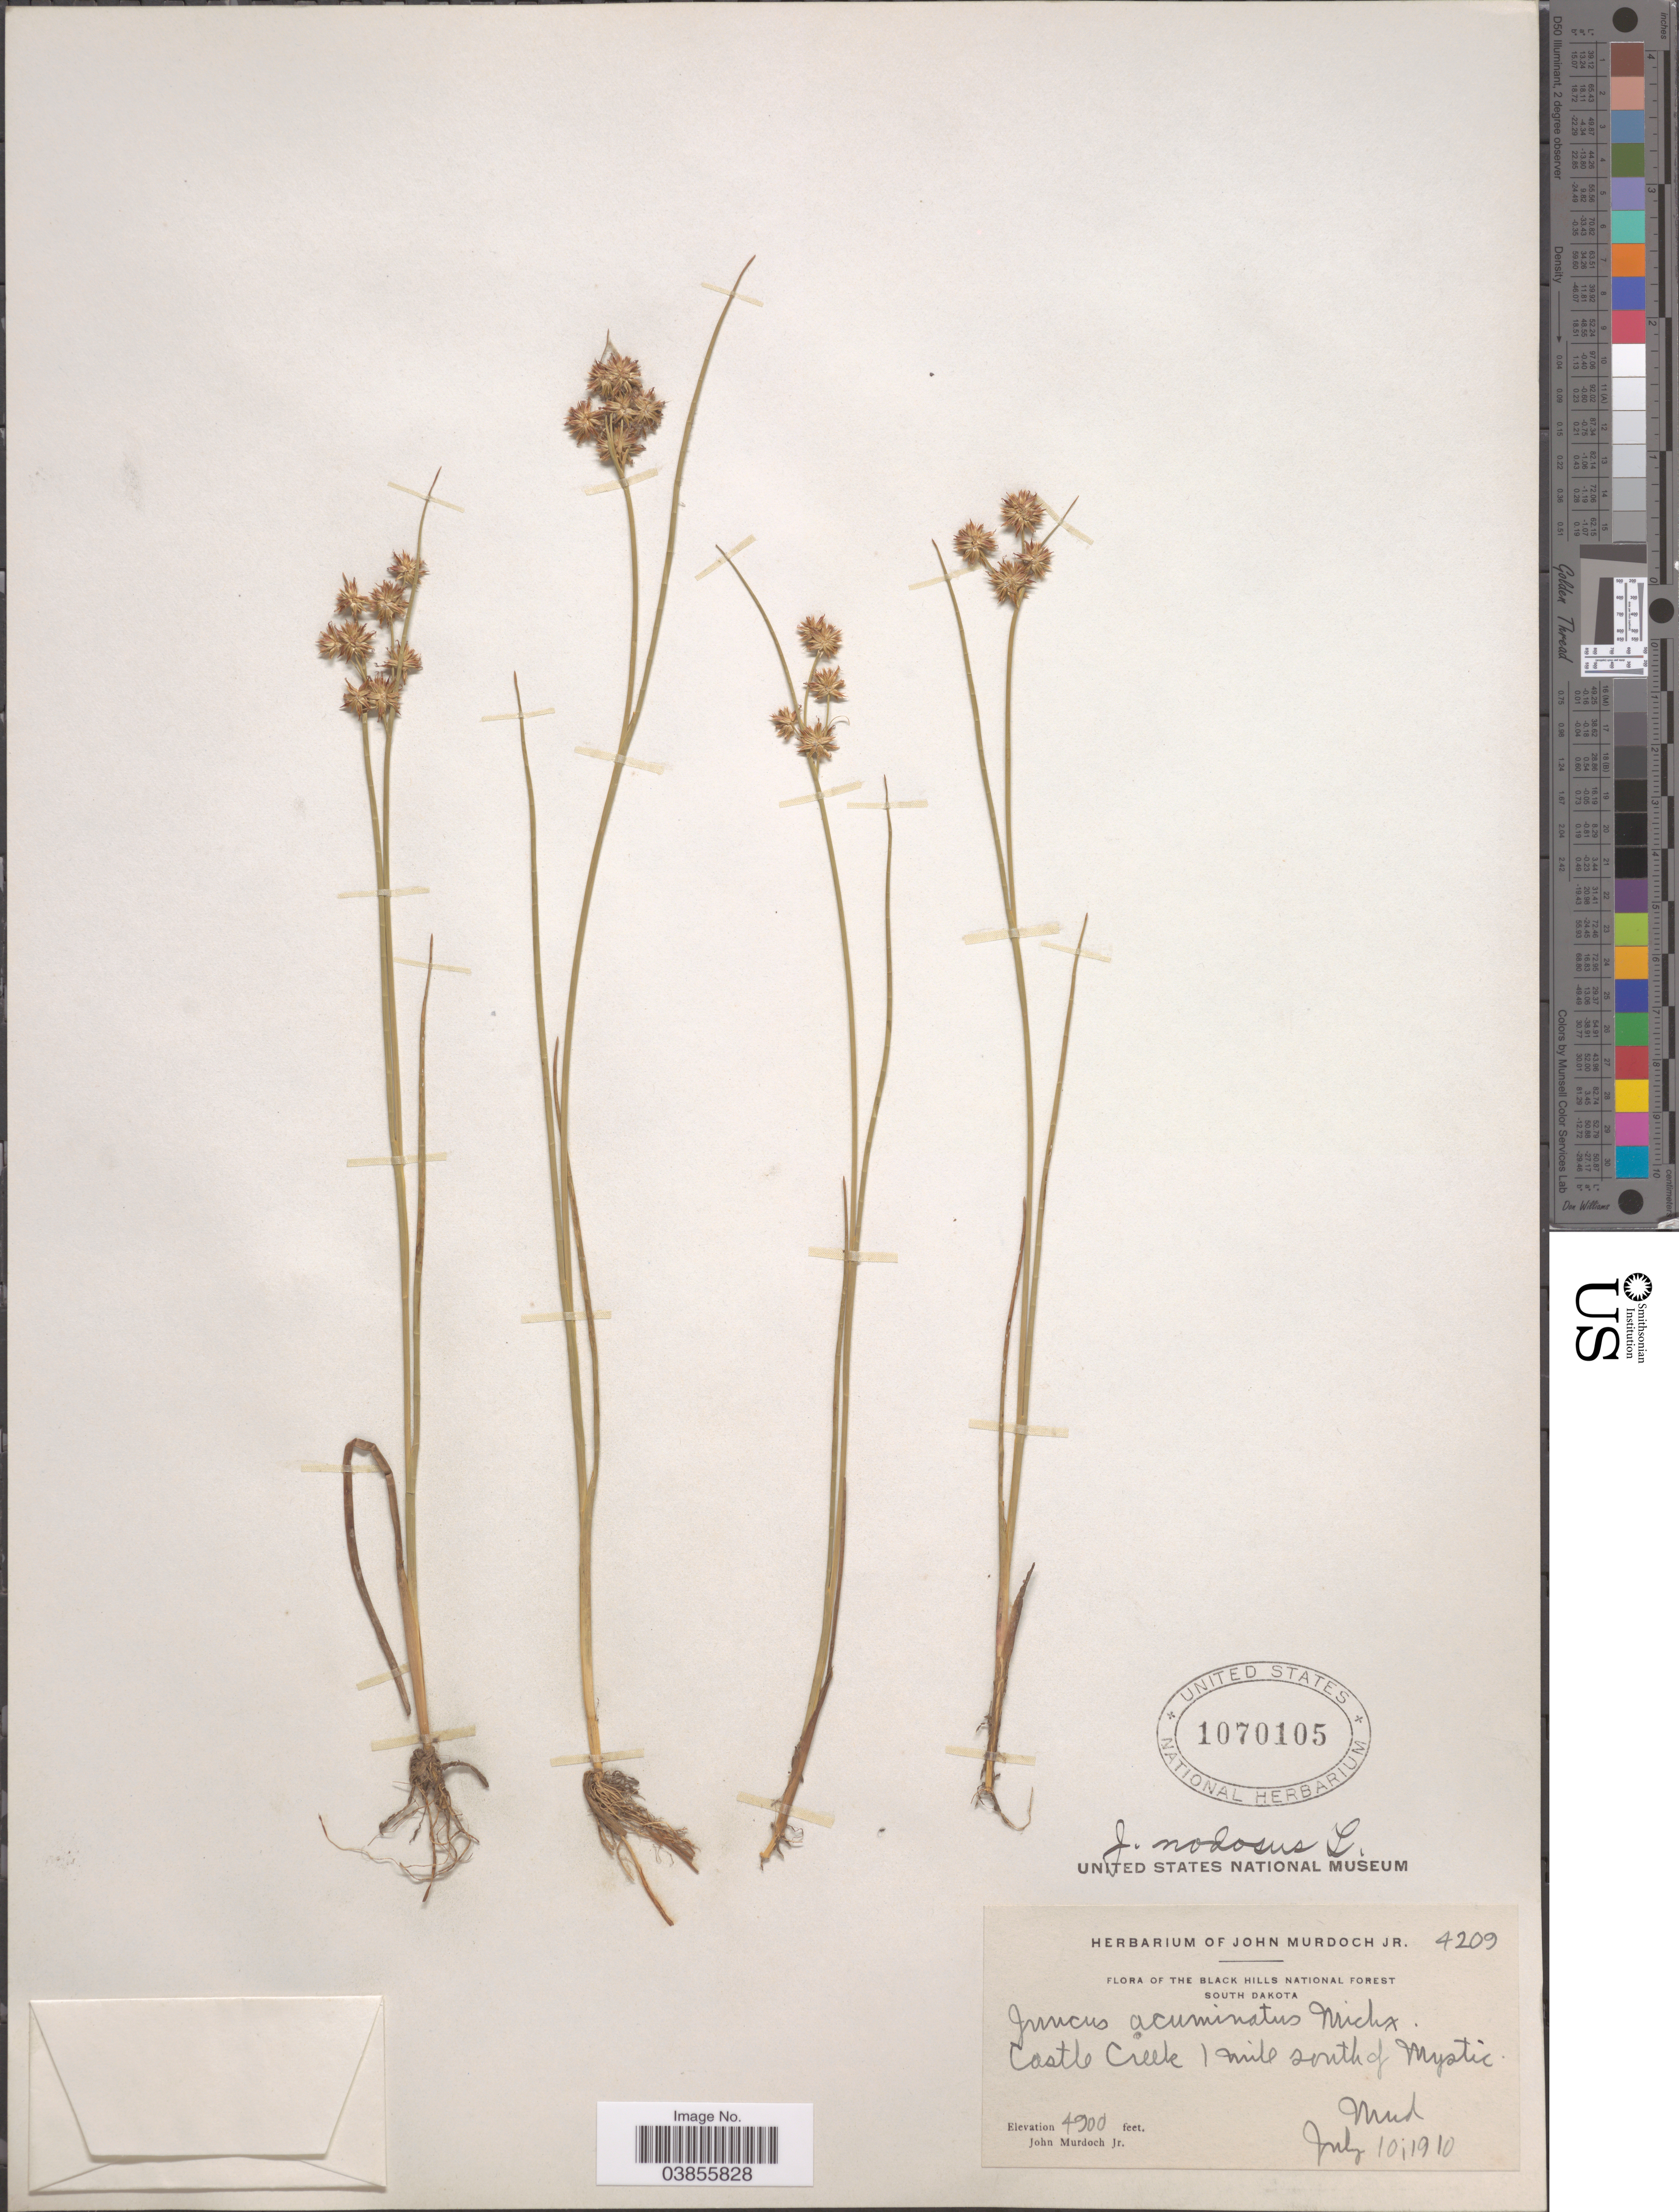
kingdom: Plantae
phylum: Tracheophyta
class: Liliopsida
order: Poales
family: Juncaceae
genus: Juncus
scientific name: Juncus nodosus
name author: L.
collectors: J. Murdoch Jr.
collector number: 4209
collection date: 1910-07-10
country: United States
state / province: South Dakota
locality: The Black Hills National Forest. Castle Creek 1 mile south of Mystic.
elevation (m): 1494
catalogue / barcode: US 1070105